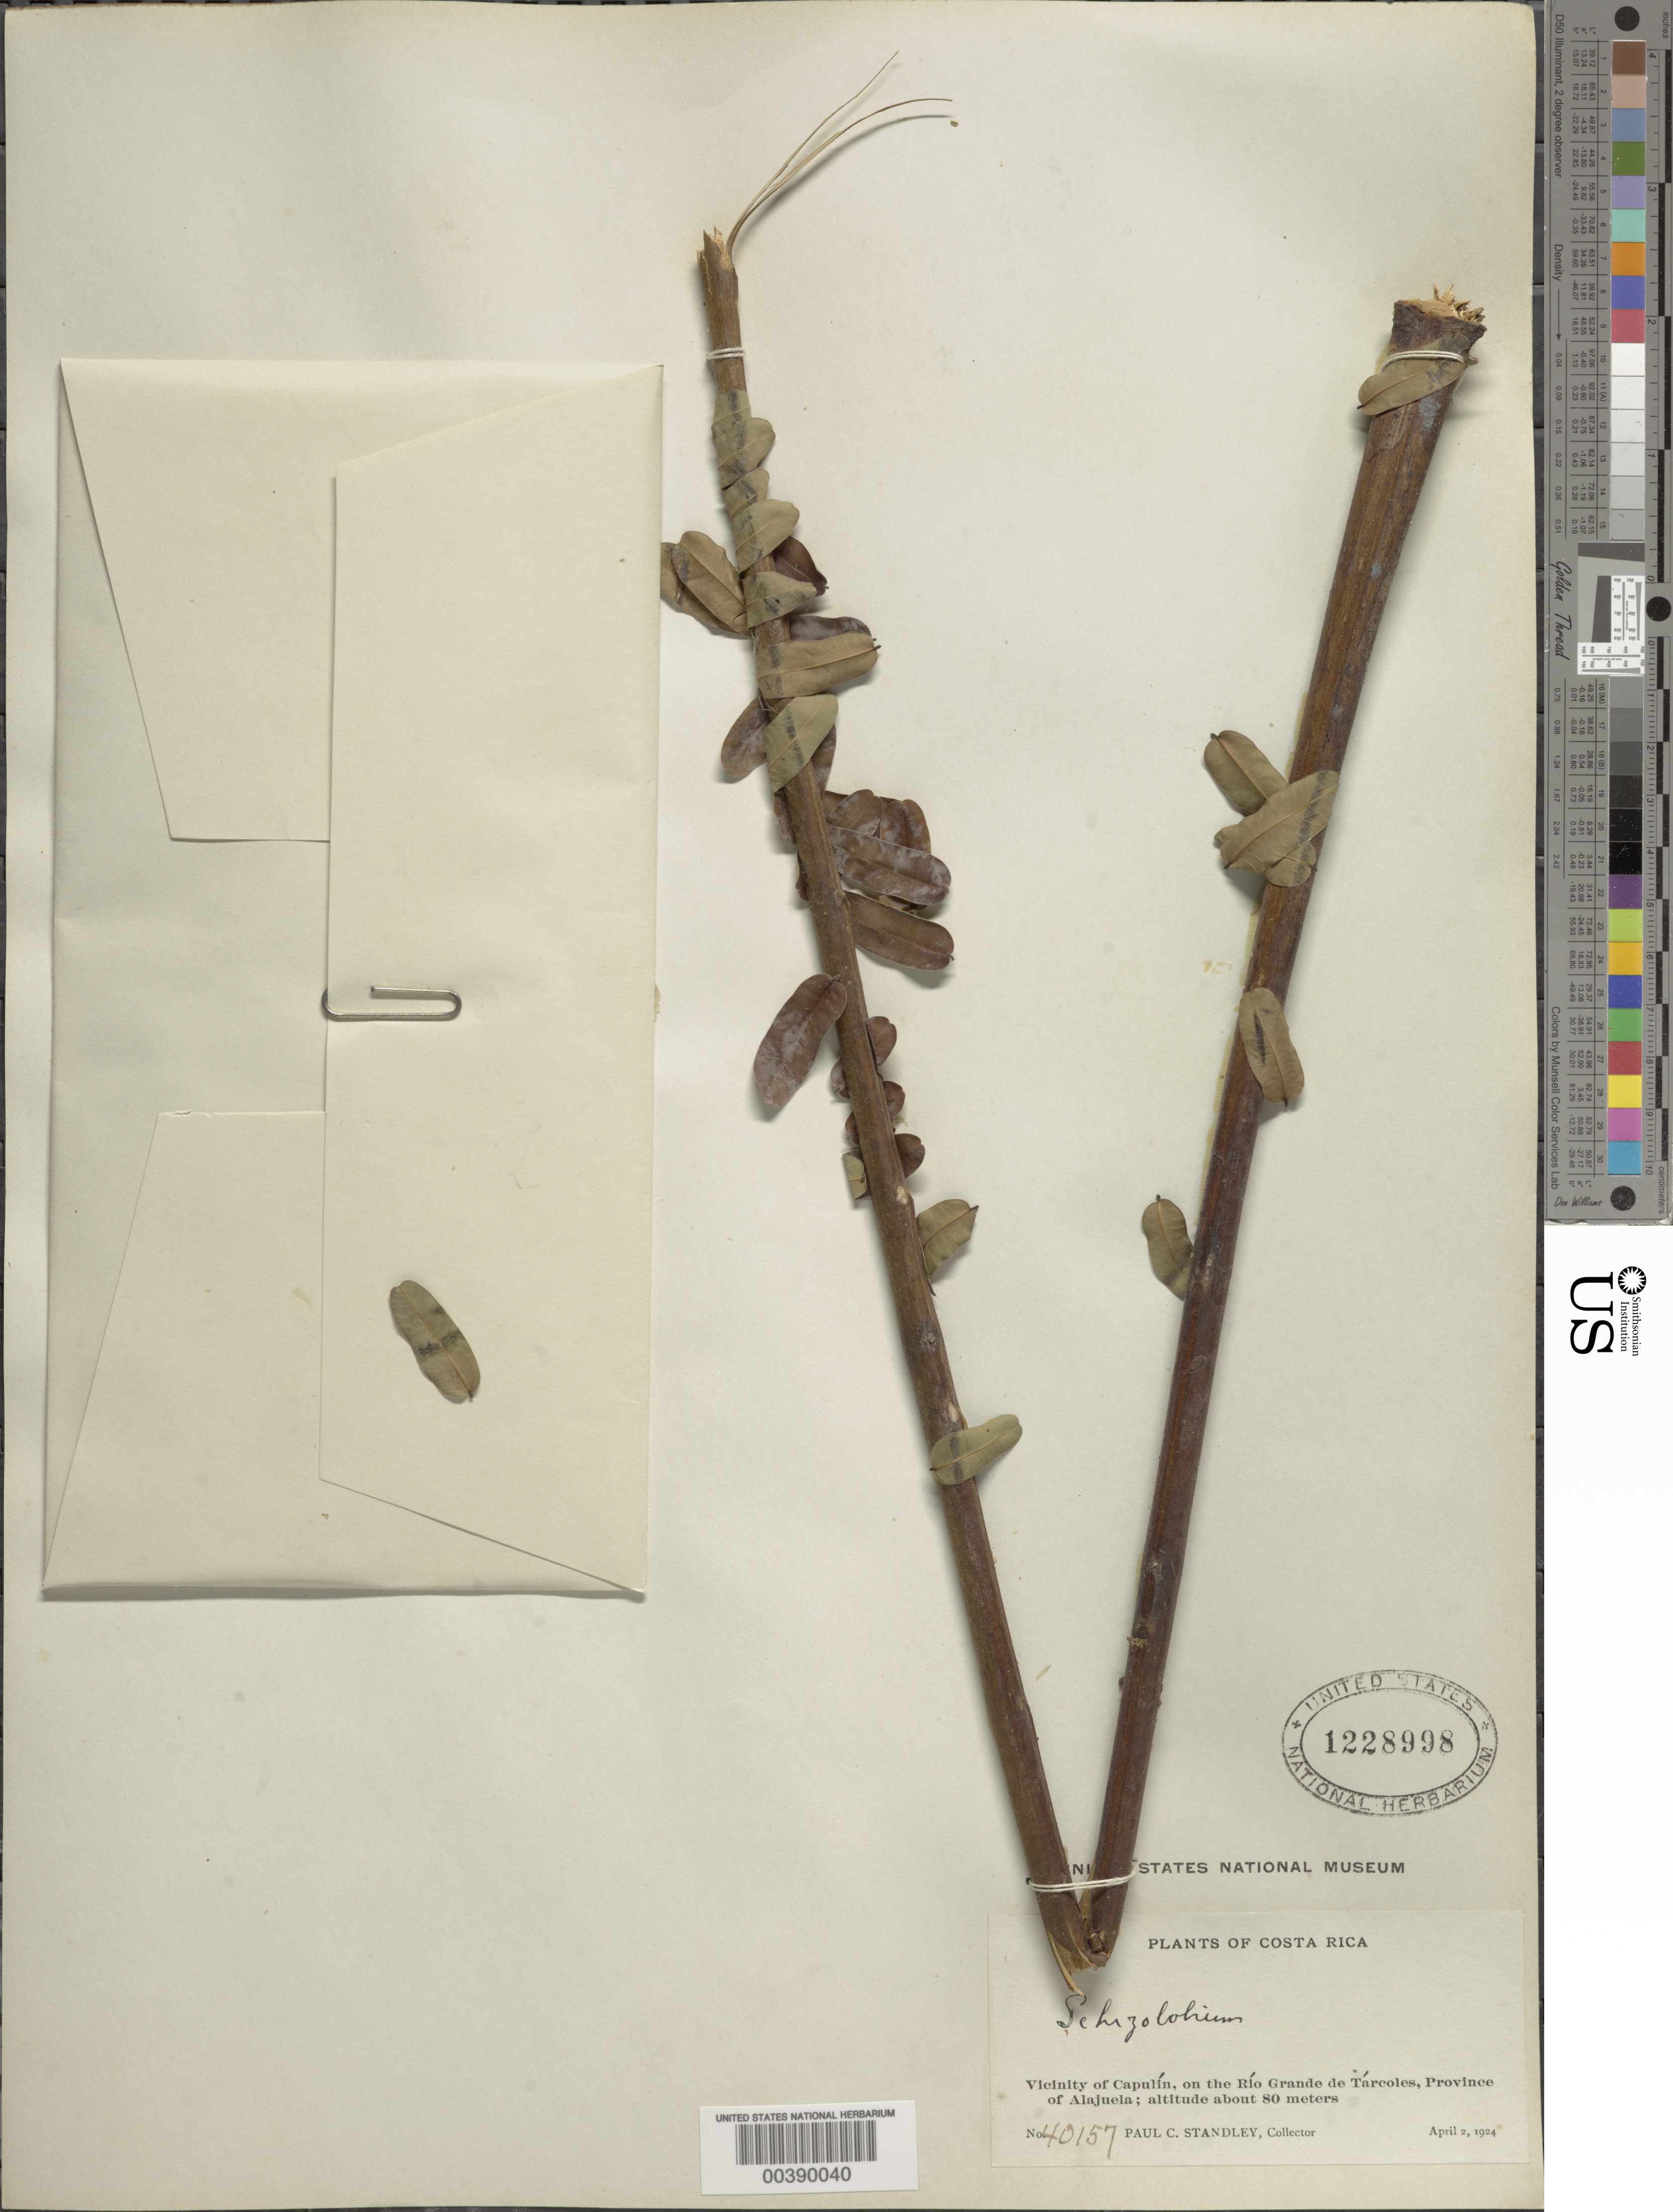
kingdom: Plantae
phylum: Tracheophyta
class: Magnoliopsida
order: Fabales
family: Fabaceae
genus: Schizolobium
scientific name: Schizolobium parahyba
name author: (Vell.) S.F. Blake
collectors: P. C. Standley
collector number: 40157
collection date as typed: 02 Apr 1924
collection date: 1924-04-02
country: Costa Rica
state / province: Alajuela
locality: Vicinity of Capulín, on the Río Grande de Tárcoles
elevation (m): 80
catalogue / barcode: US 1228998